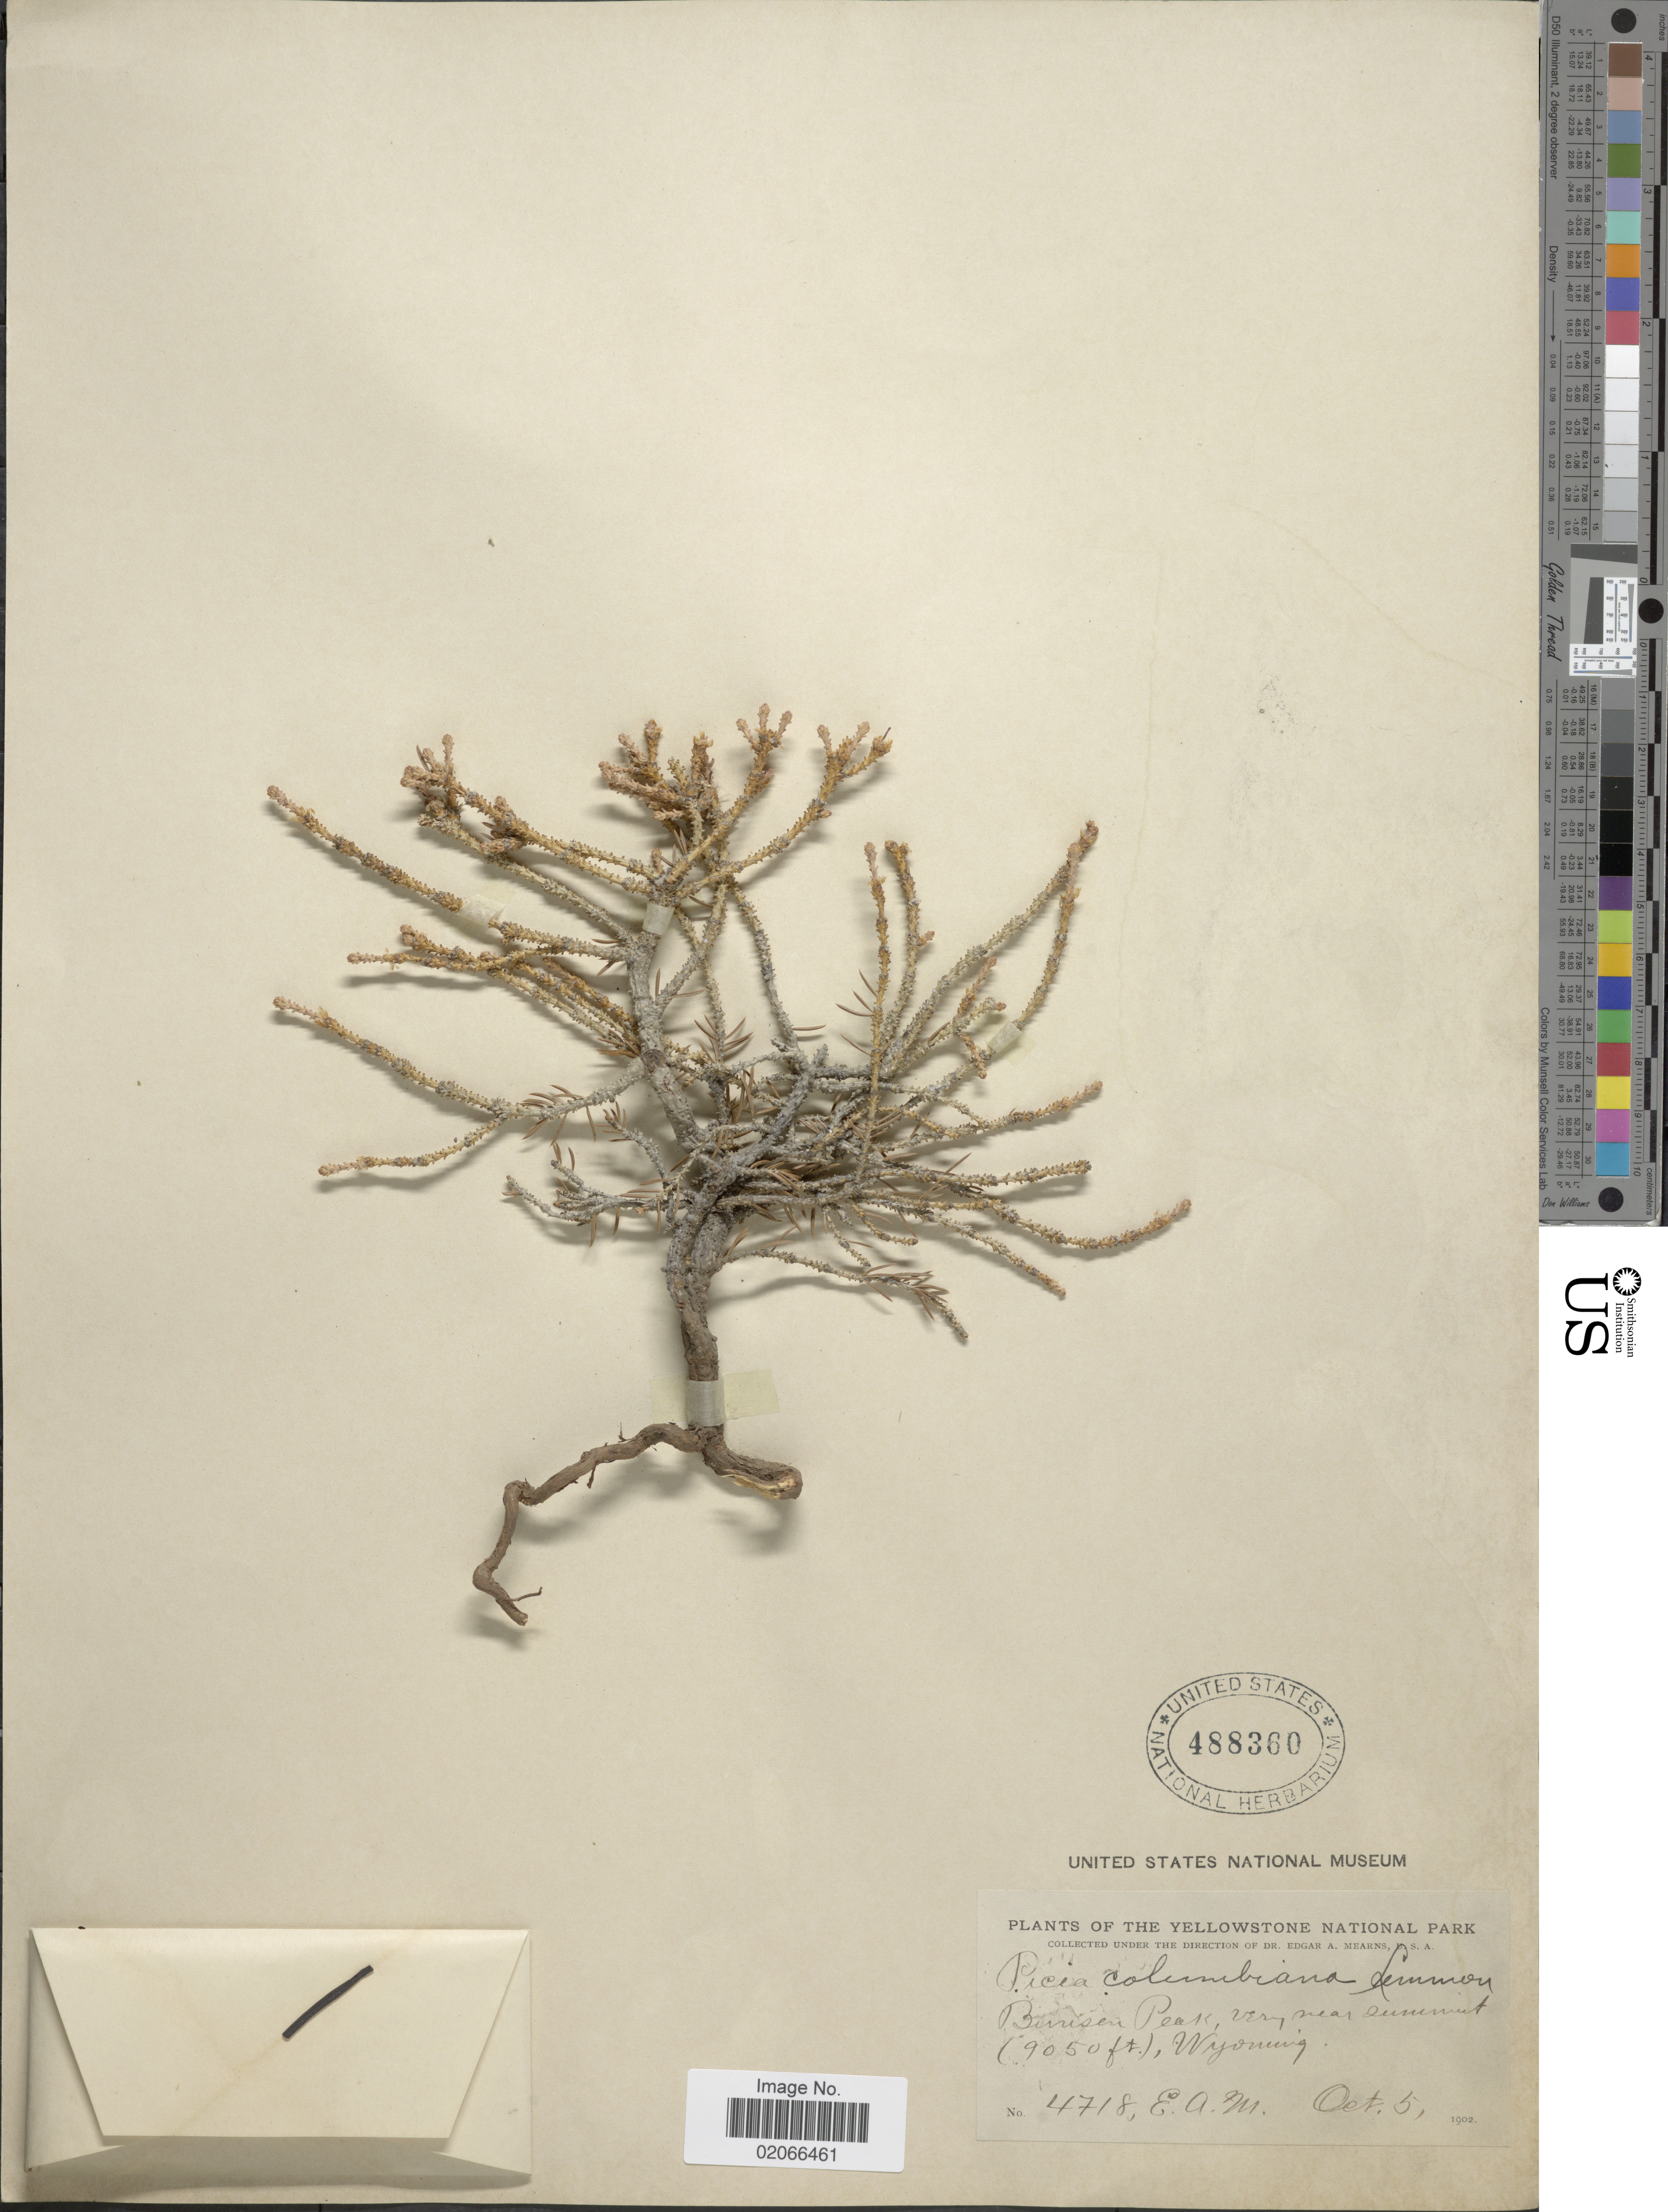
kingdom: Plantae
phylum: Tracheophyta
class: Pinopsida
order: Pinales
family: Pinaceae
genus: Picea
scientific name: Picea engelmannii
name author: Parry ex Engelm.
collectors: E. A. Mearns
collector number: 4718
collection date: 1902-10-05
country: United States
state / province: Wyoming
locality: Yellowstone National Park, Binisen Peak, very near summit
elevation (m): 2758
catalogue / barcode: US 488360